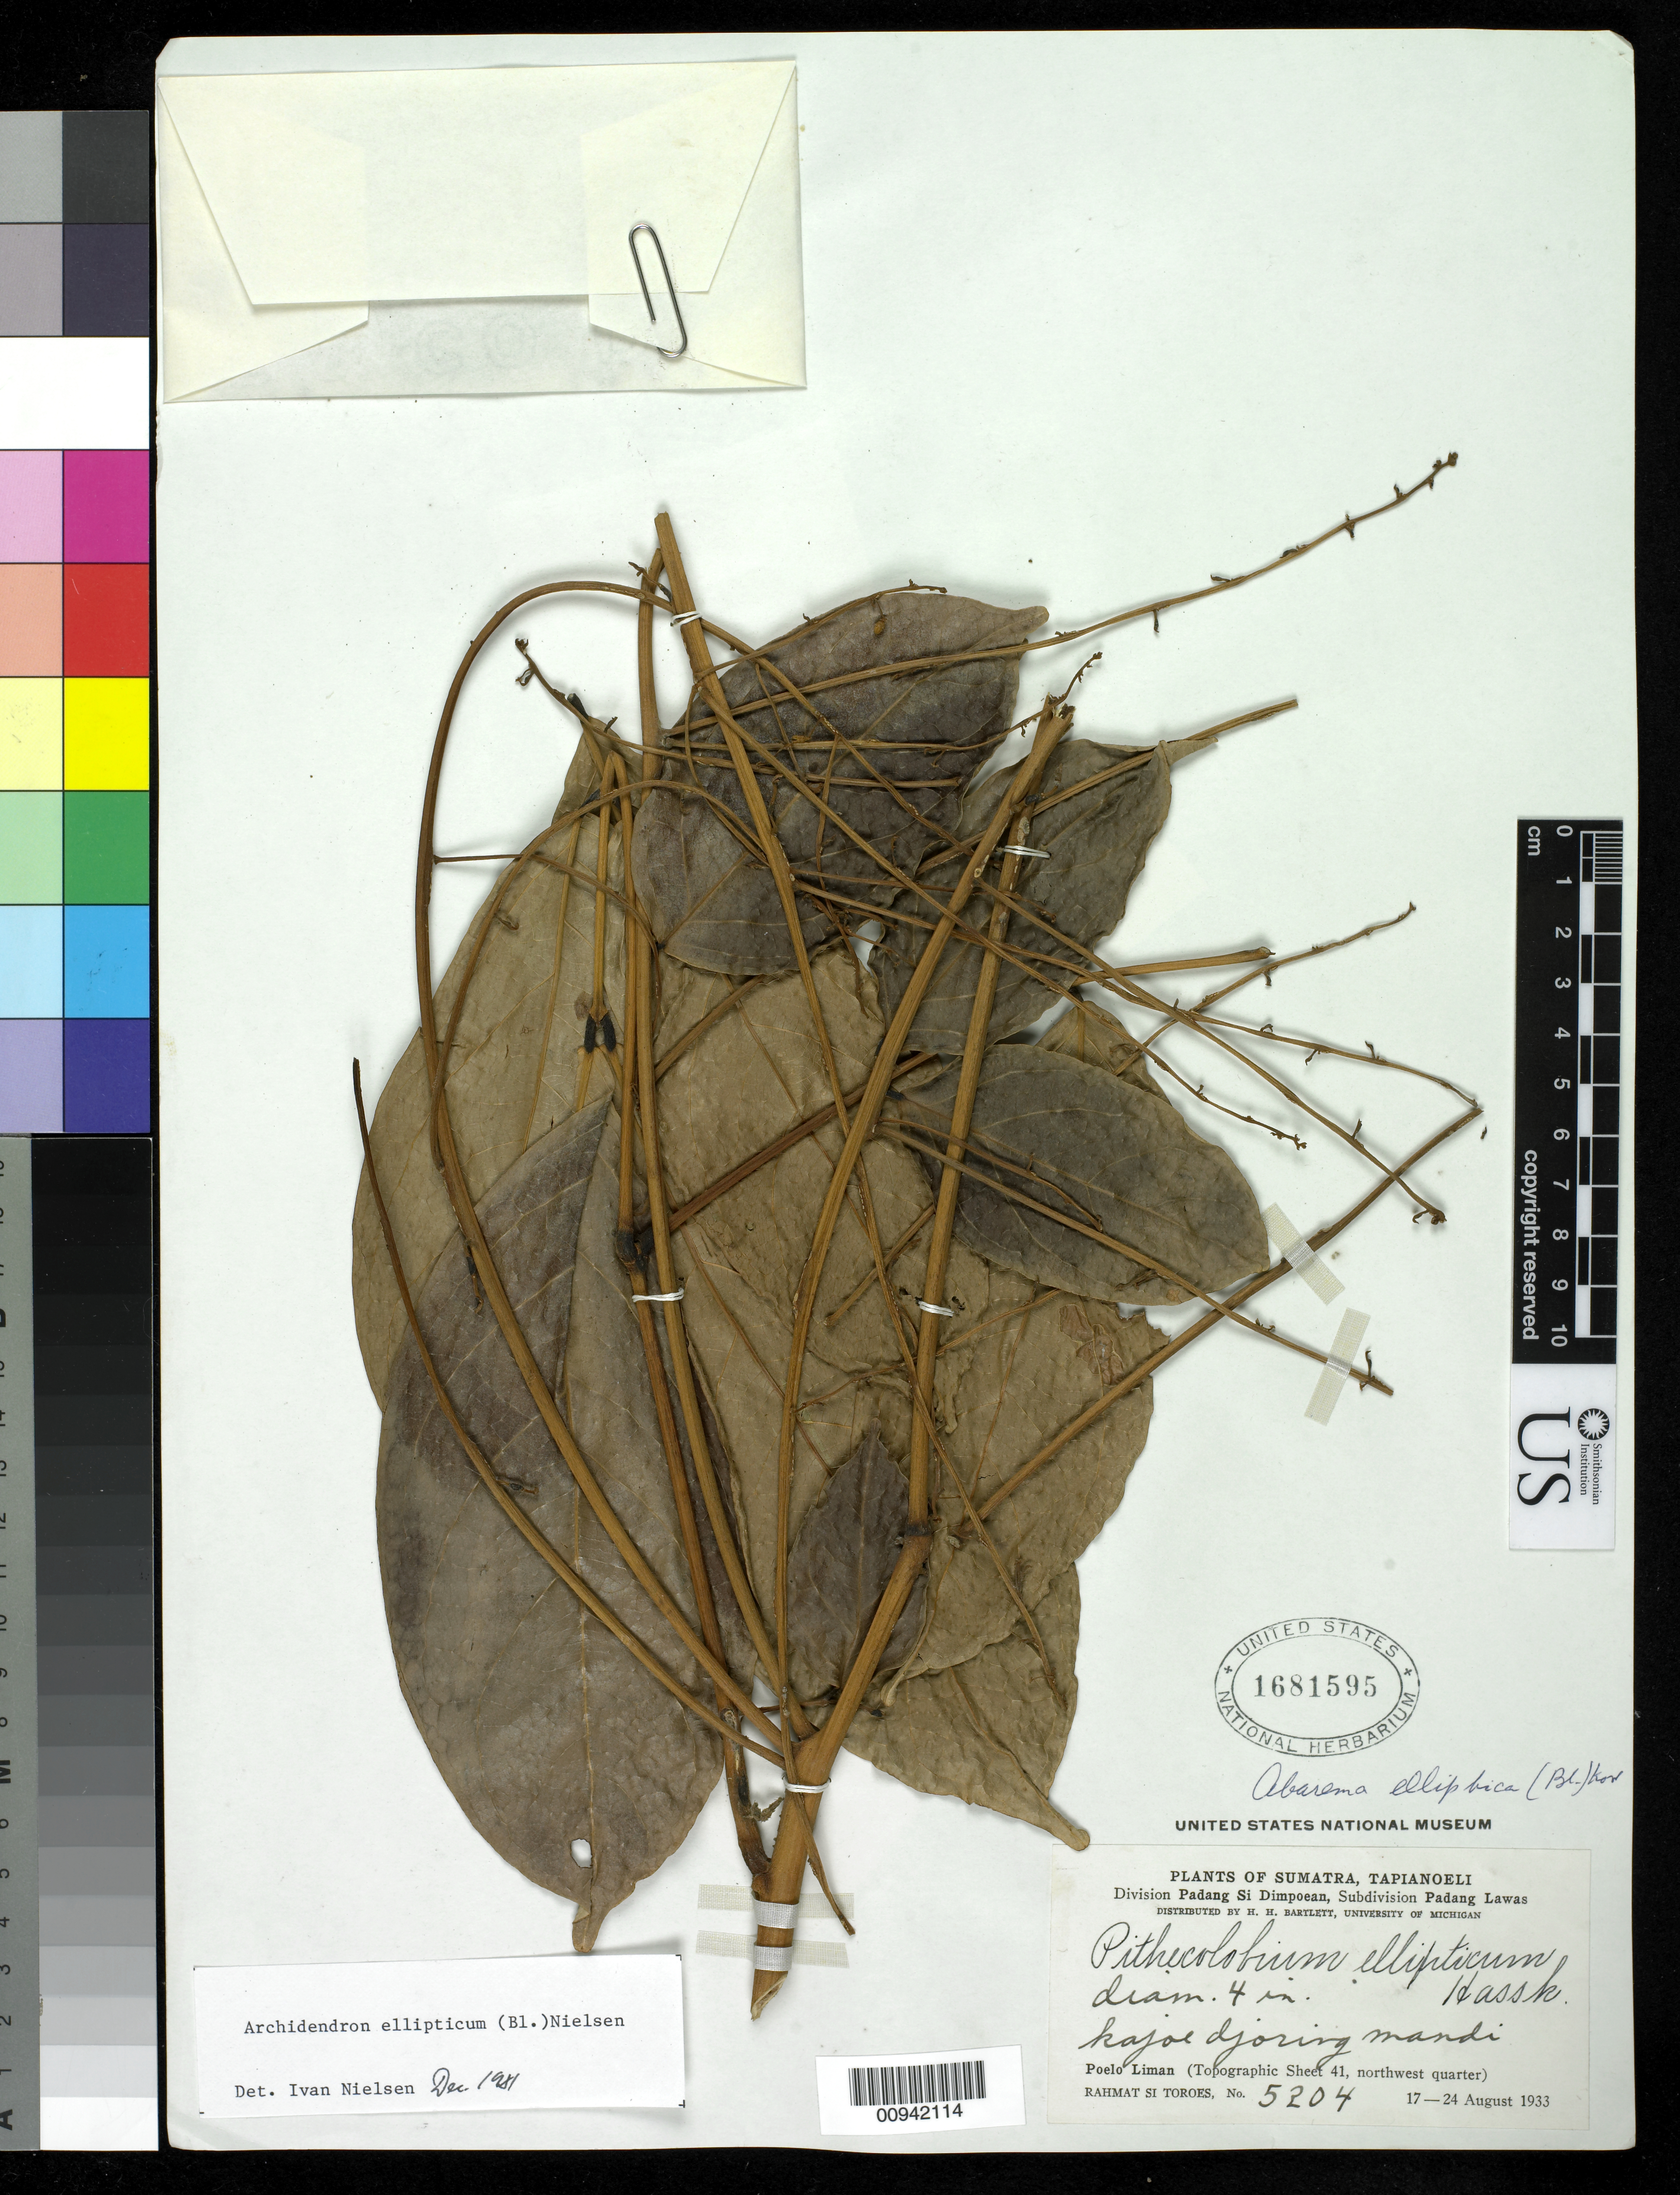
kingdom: Plantae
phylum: Tracheophyta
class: Magnoliopsida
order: Fabales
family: Fabaceae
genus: Archidendron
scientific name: Archidendron ellipticum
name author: (Blume) I.C. Nielsen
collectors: Rahmat Si Boeea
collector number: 5204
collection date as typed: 17 Aug 1933 to 24 Aug 1933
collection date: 1933-08-17/1933-08-24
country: Indonesia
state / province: Sumatra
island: Sumatra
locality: Sumatra, Tapianoeli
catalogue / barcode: US 1681595